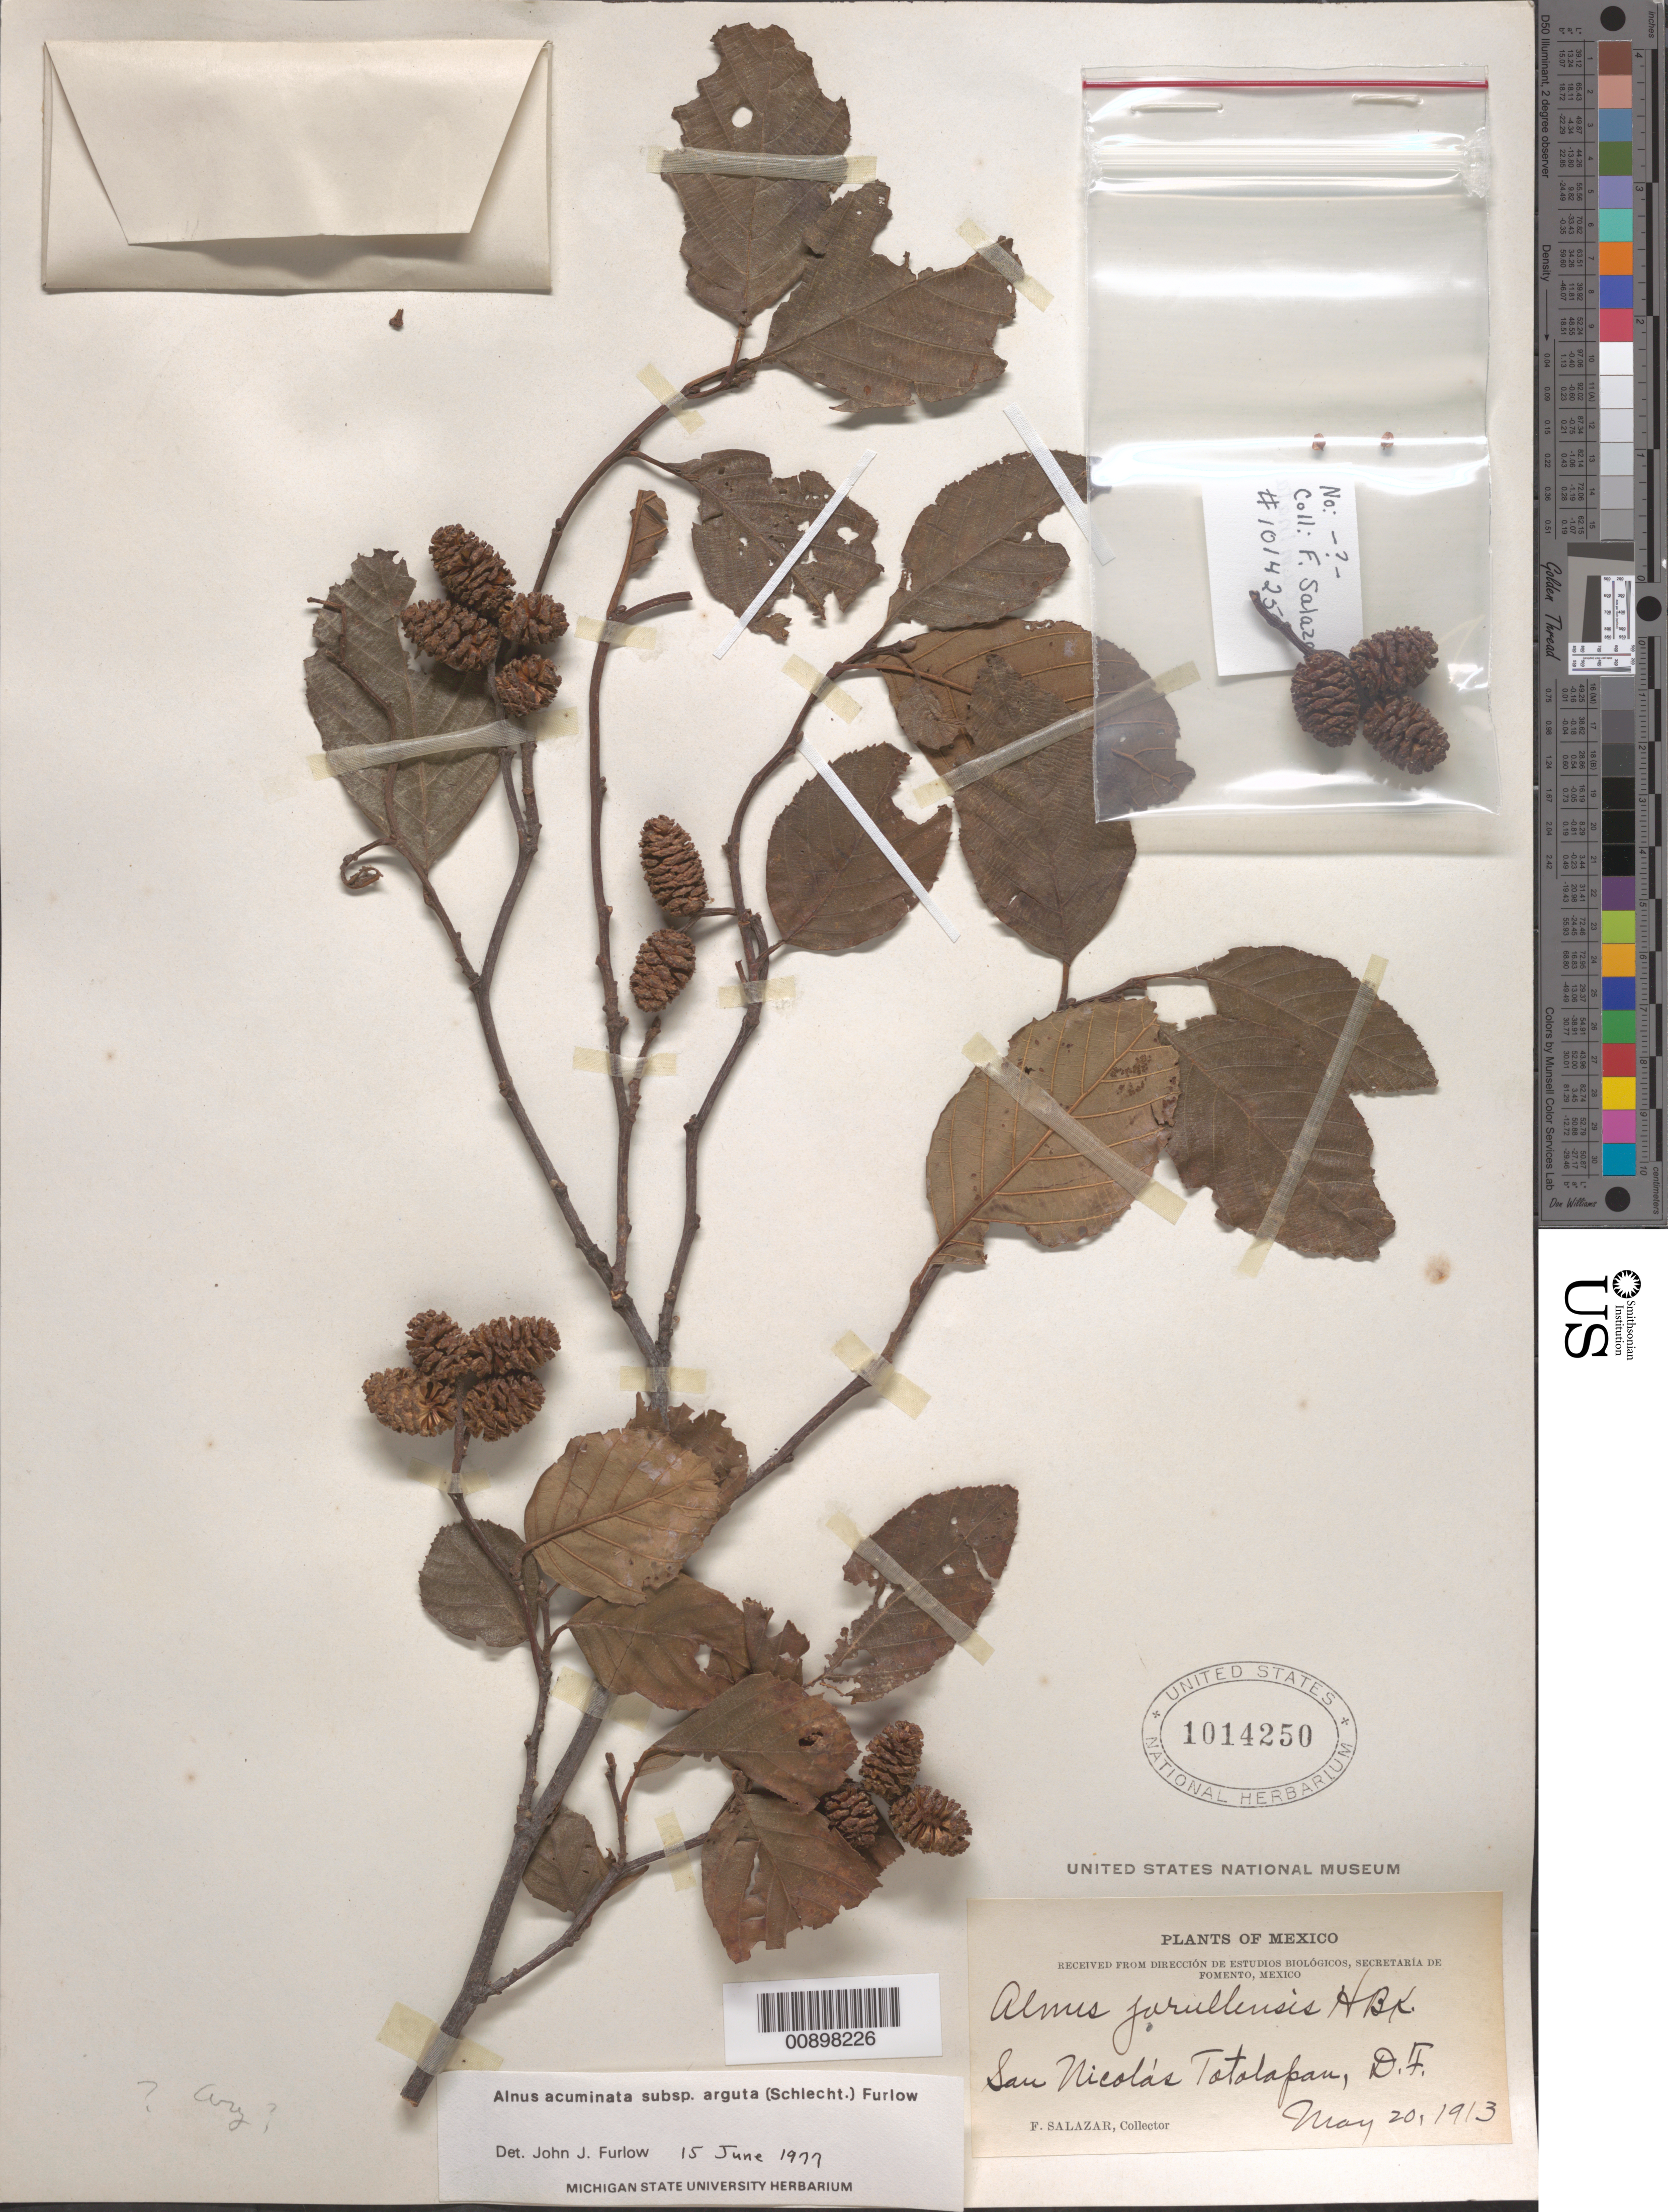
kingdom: Plantae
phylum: Tracheophyta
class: Magnoliopsida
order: Fagales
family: Betulaceae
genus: Alnus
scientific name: Alnus acuminata subsp. arguta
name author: (Schltdl.) Furlow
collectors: F. Salazar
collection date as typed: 20 May 1913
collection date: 1913-05-20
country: Mexico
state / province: Distrito Federal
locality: San Nicolás Totolapan, D.F.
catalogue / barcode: US 1014250